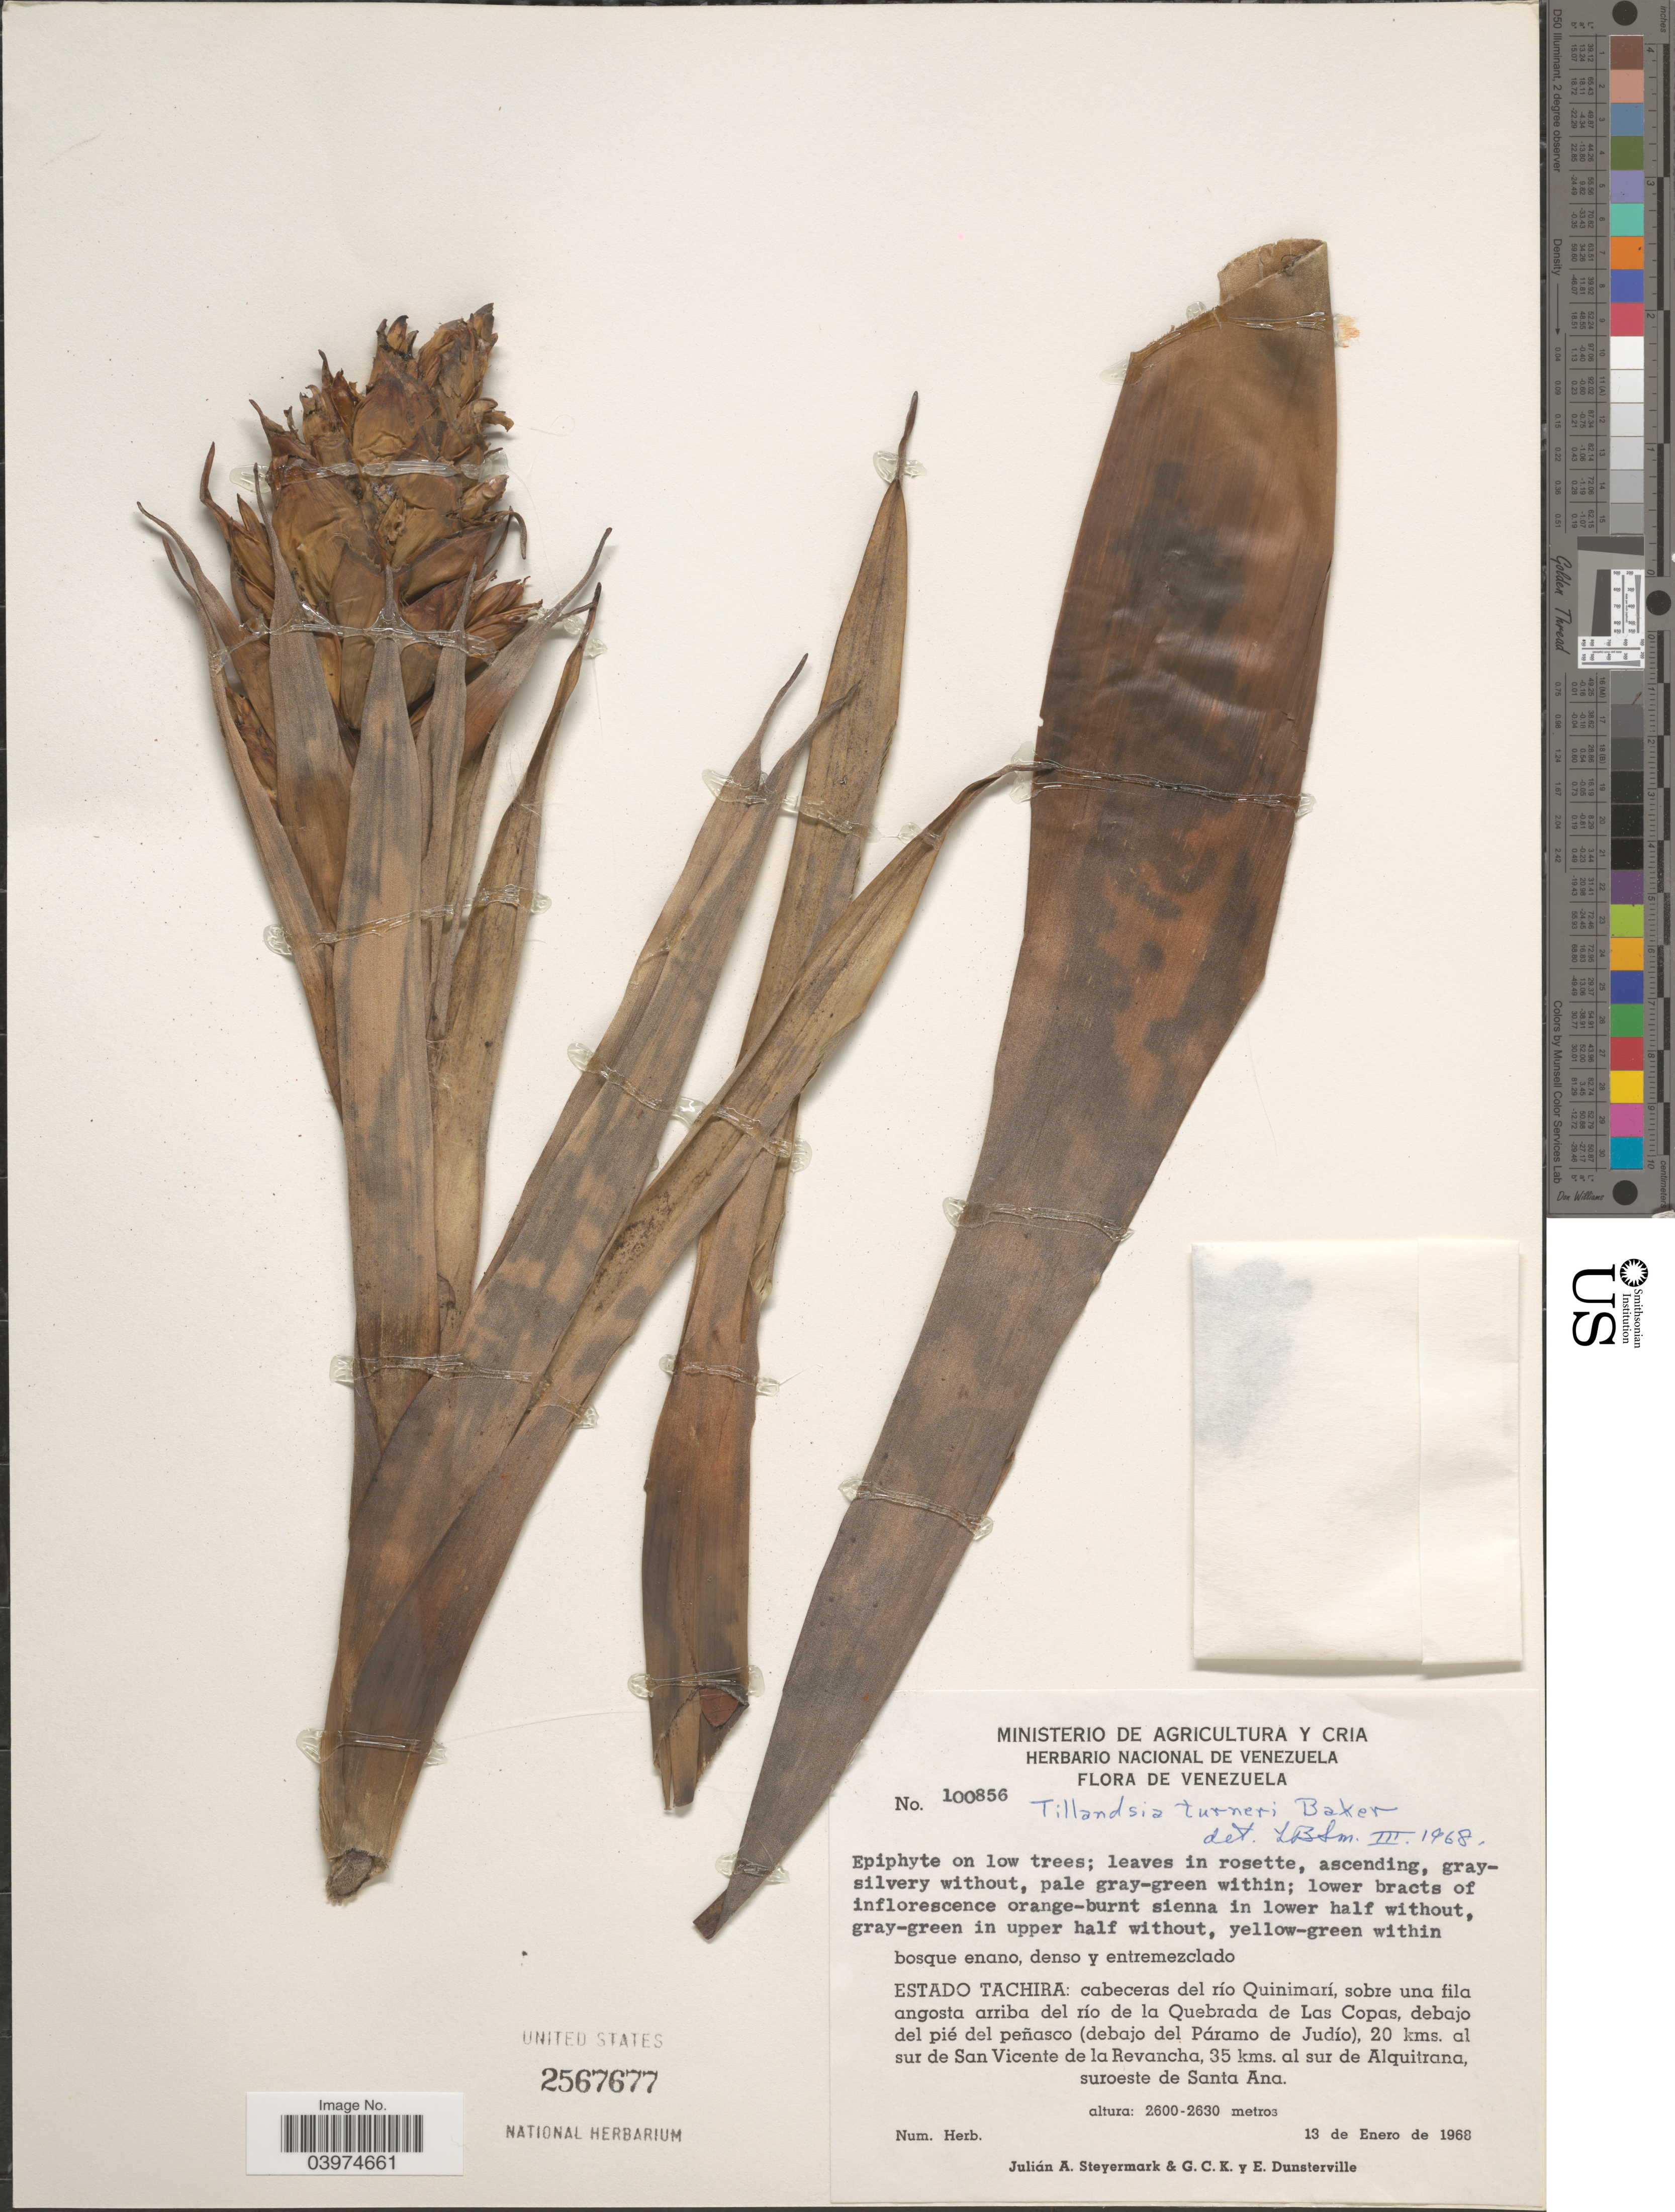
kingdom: Plantae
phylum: Tracheophyta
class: Liliopsida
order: Poales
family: Bromeliaceae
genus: Tillandsia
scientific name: Tillandsia turneri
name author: Baker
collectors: J. Steyermark, G. C. K. Dunsterville & E. Dunsterville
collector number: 100856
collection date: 1968-01-13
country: Venezuela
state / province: Tachira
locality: Estado Tachira: cabeceras del río Quinimarí, sobre una fila angosta arriba del río de la Quebrada de Las Copas, debajo del pié del peñasco (debajo del Páramo de Judío), 20 kms. al sur de San Vicente de la Revancha, 35 kms. al sur de Alquitrana, suroeste de Santa Ana.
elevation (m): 2600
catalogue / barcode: US 2567677